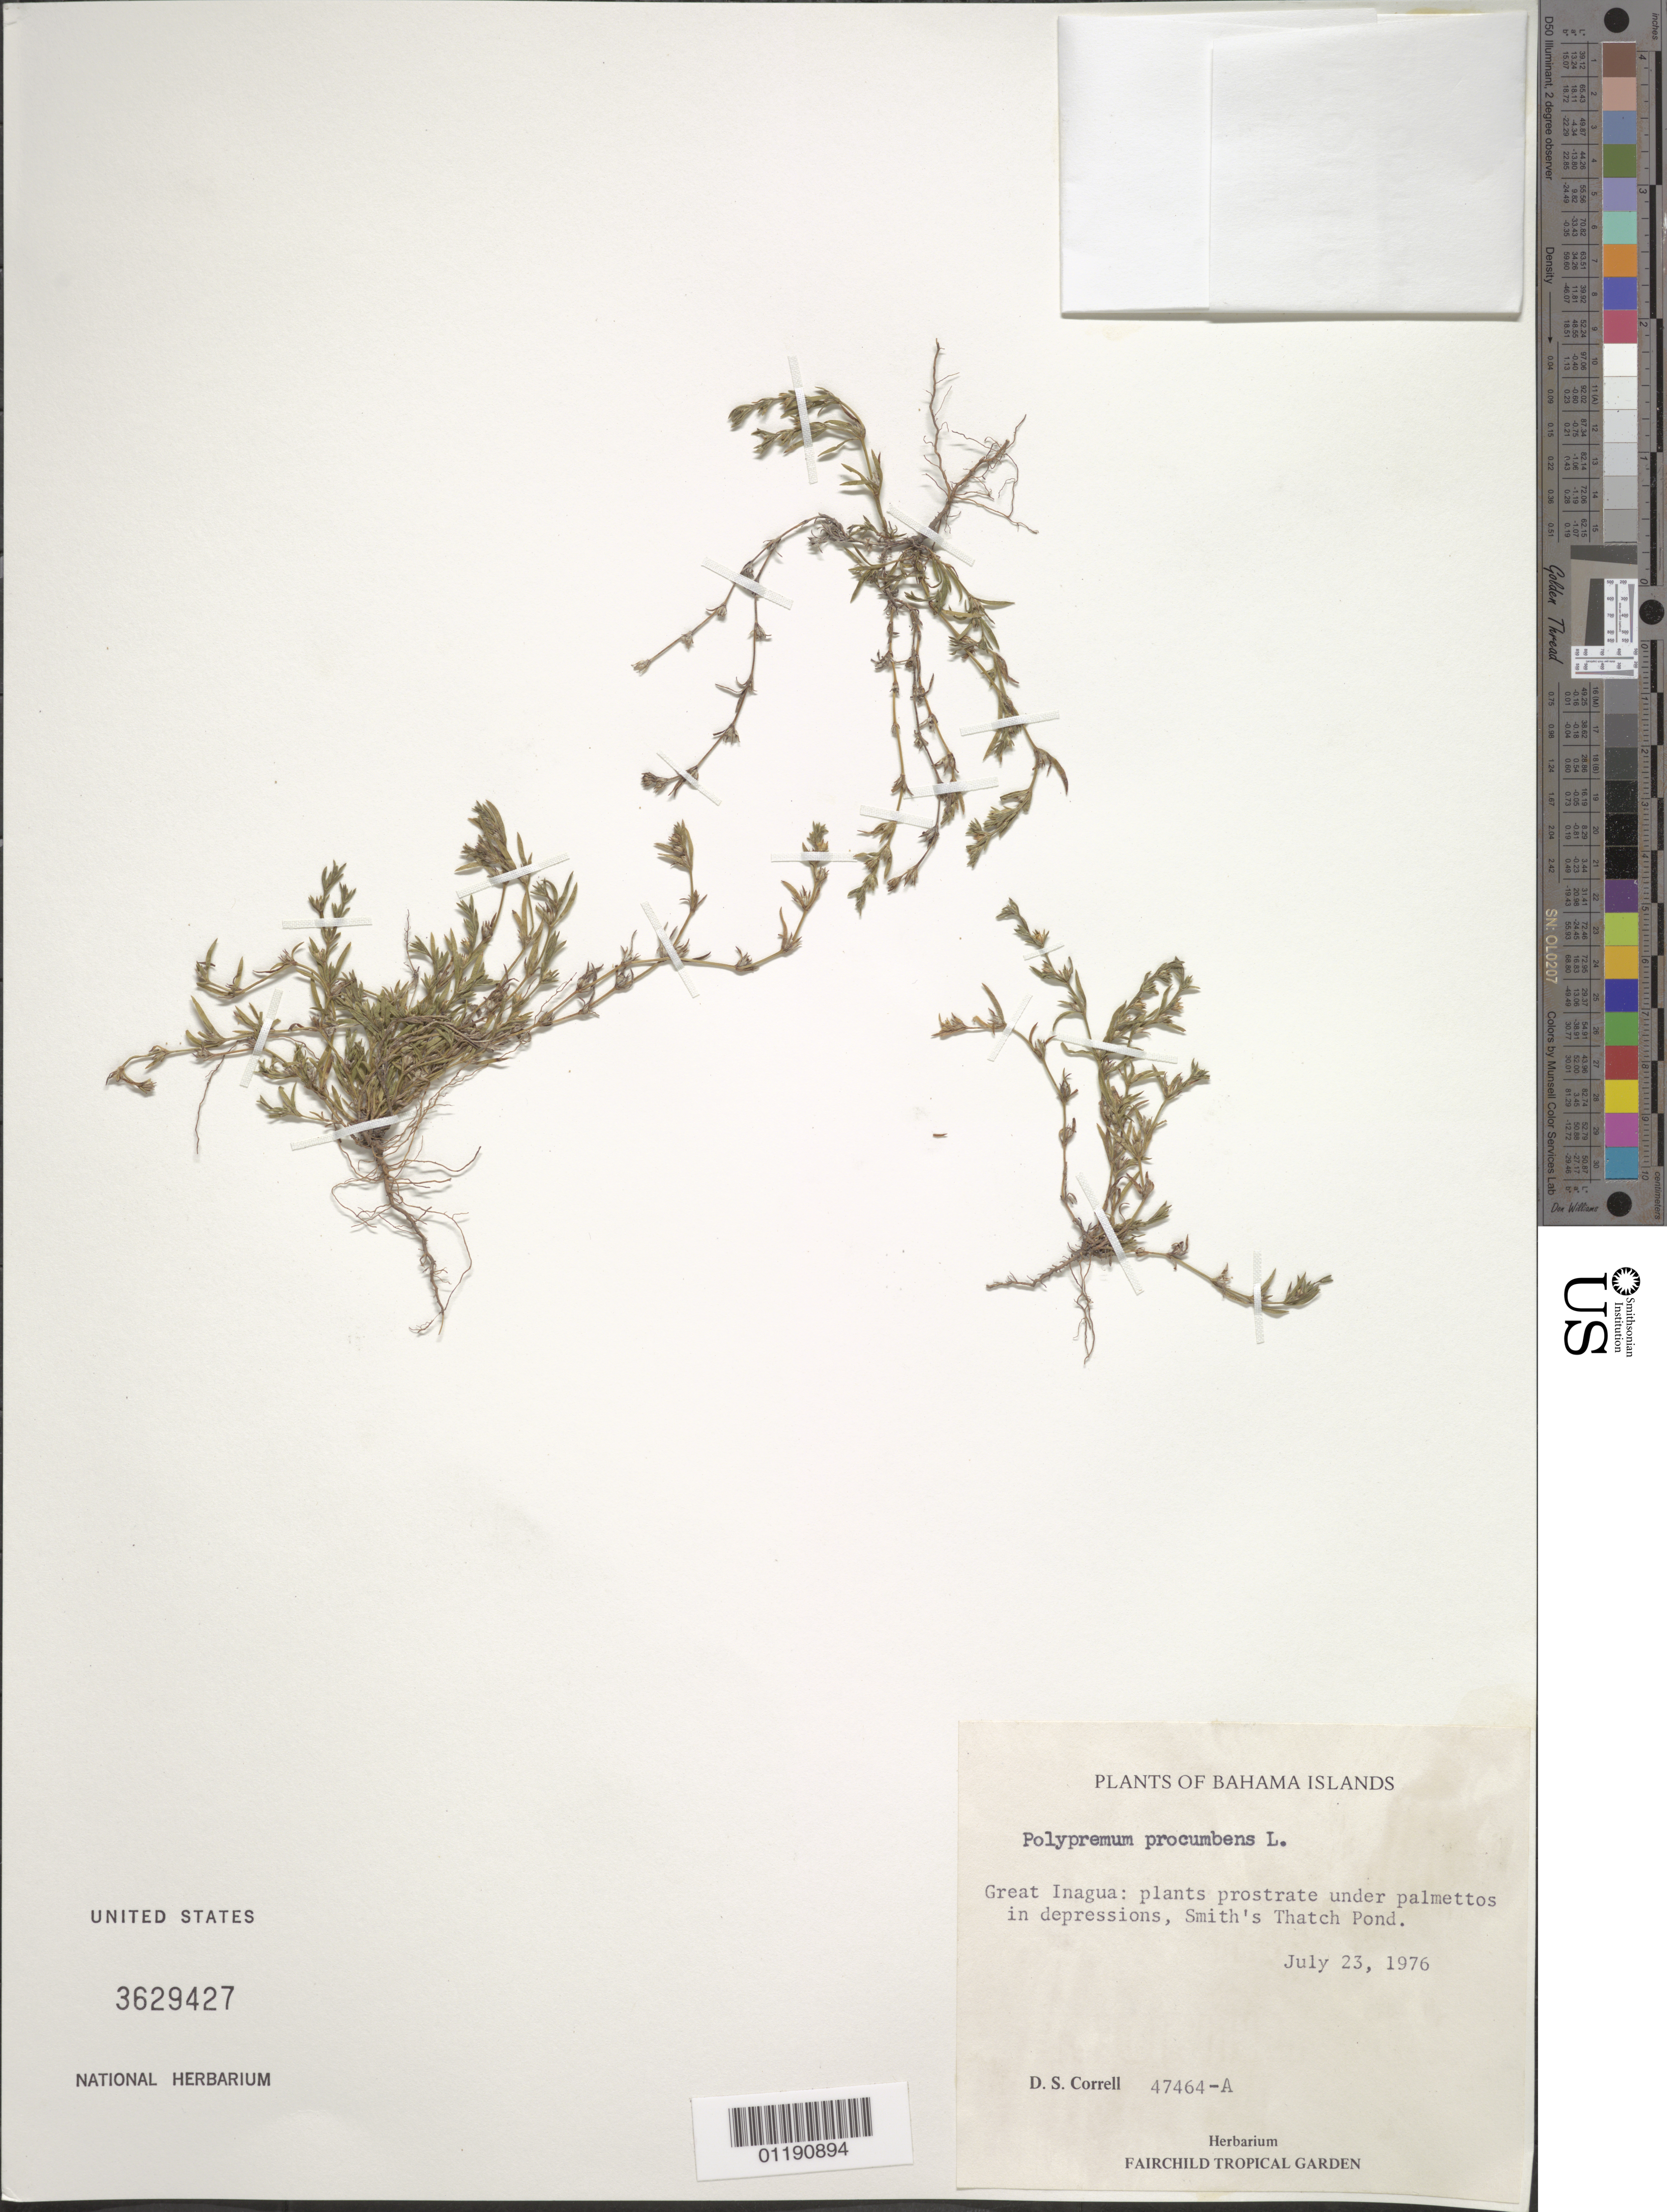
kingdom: Plantae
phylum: Tracheophyta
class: Magnoliopsida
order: Lamiales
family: Tetrachondraceae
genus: Polypremum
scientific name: Polypremum procumbens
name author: L.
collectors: D. S. Correll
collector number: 47464-A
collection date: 1976-07-23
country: Bahamas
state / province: Great Inagua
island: Great Inagua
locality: Great Inagua: under palmettos in depressions, Smith's Thach Pond.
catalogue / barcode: US 3629427